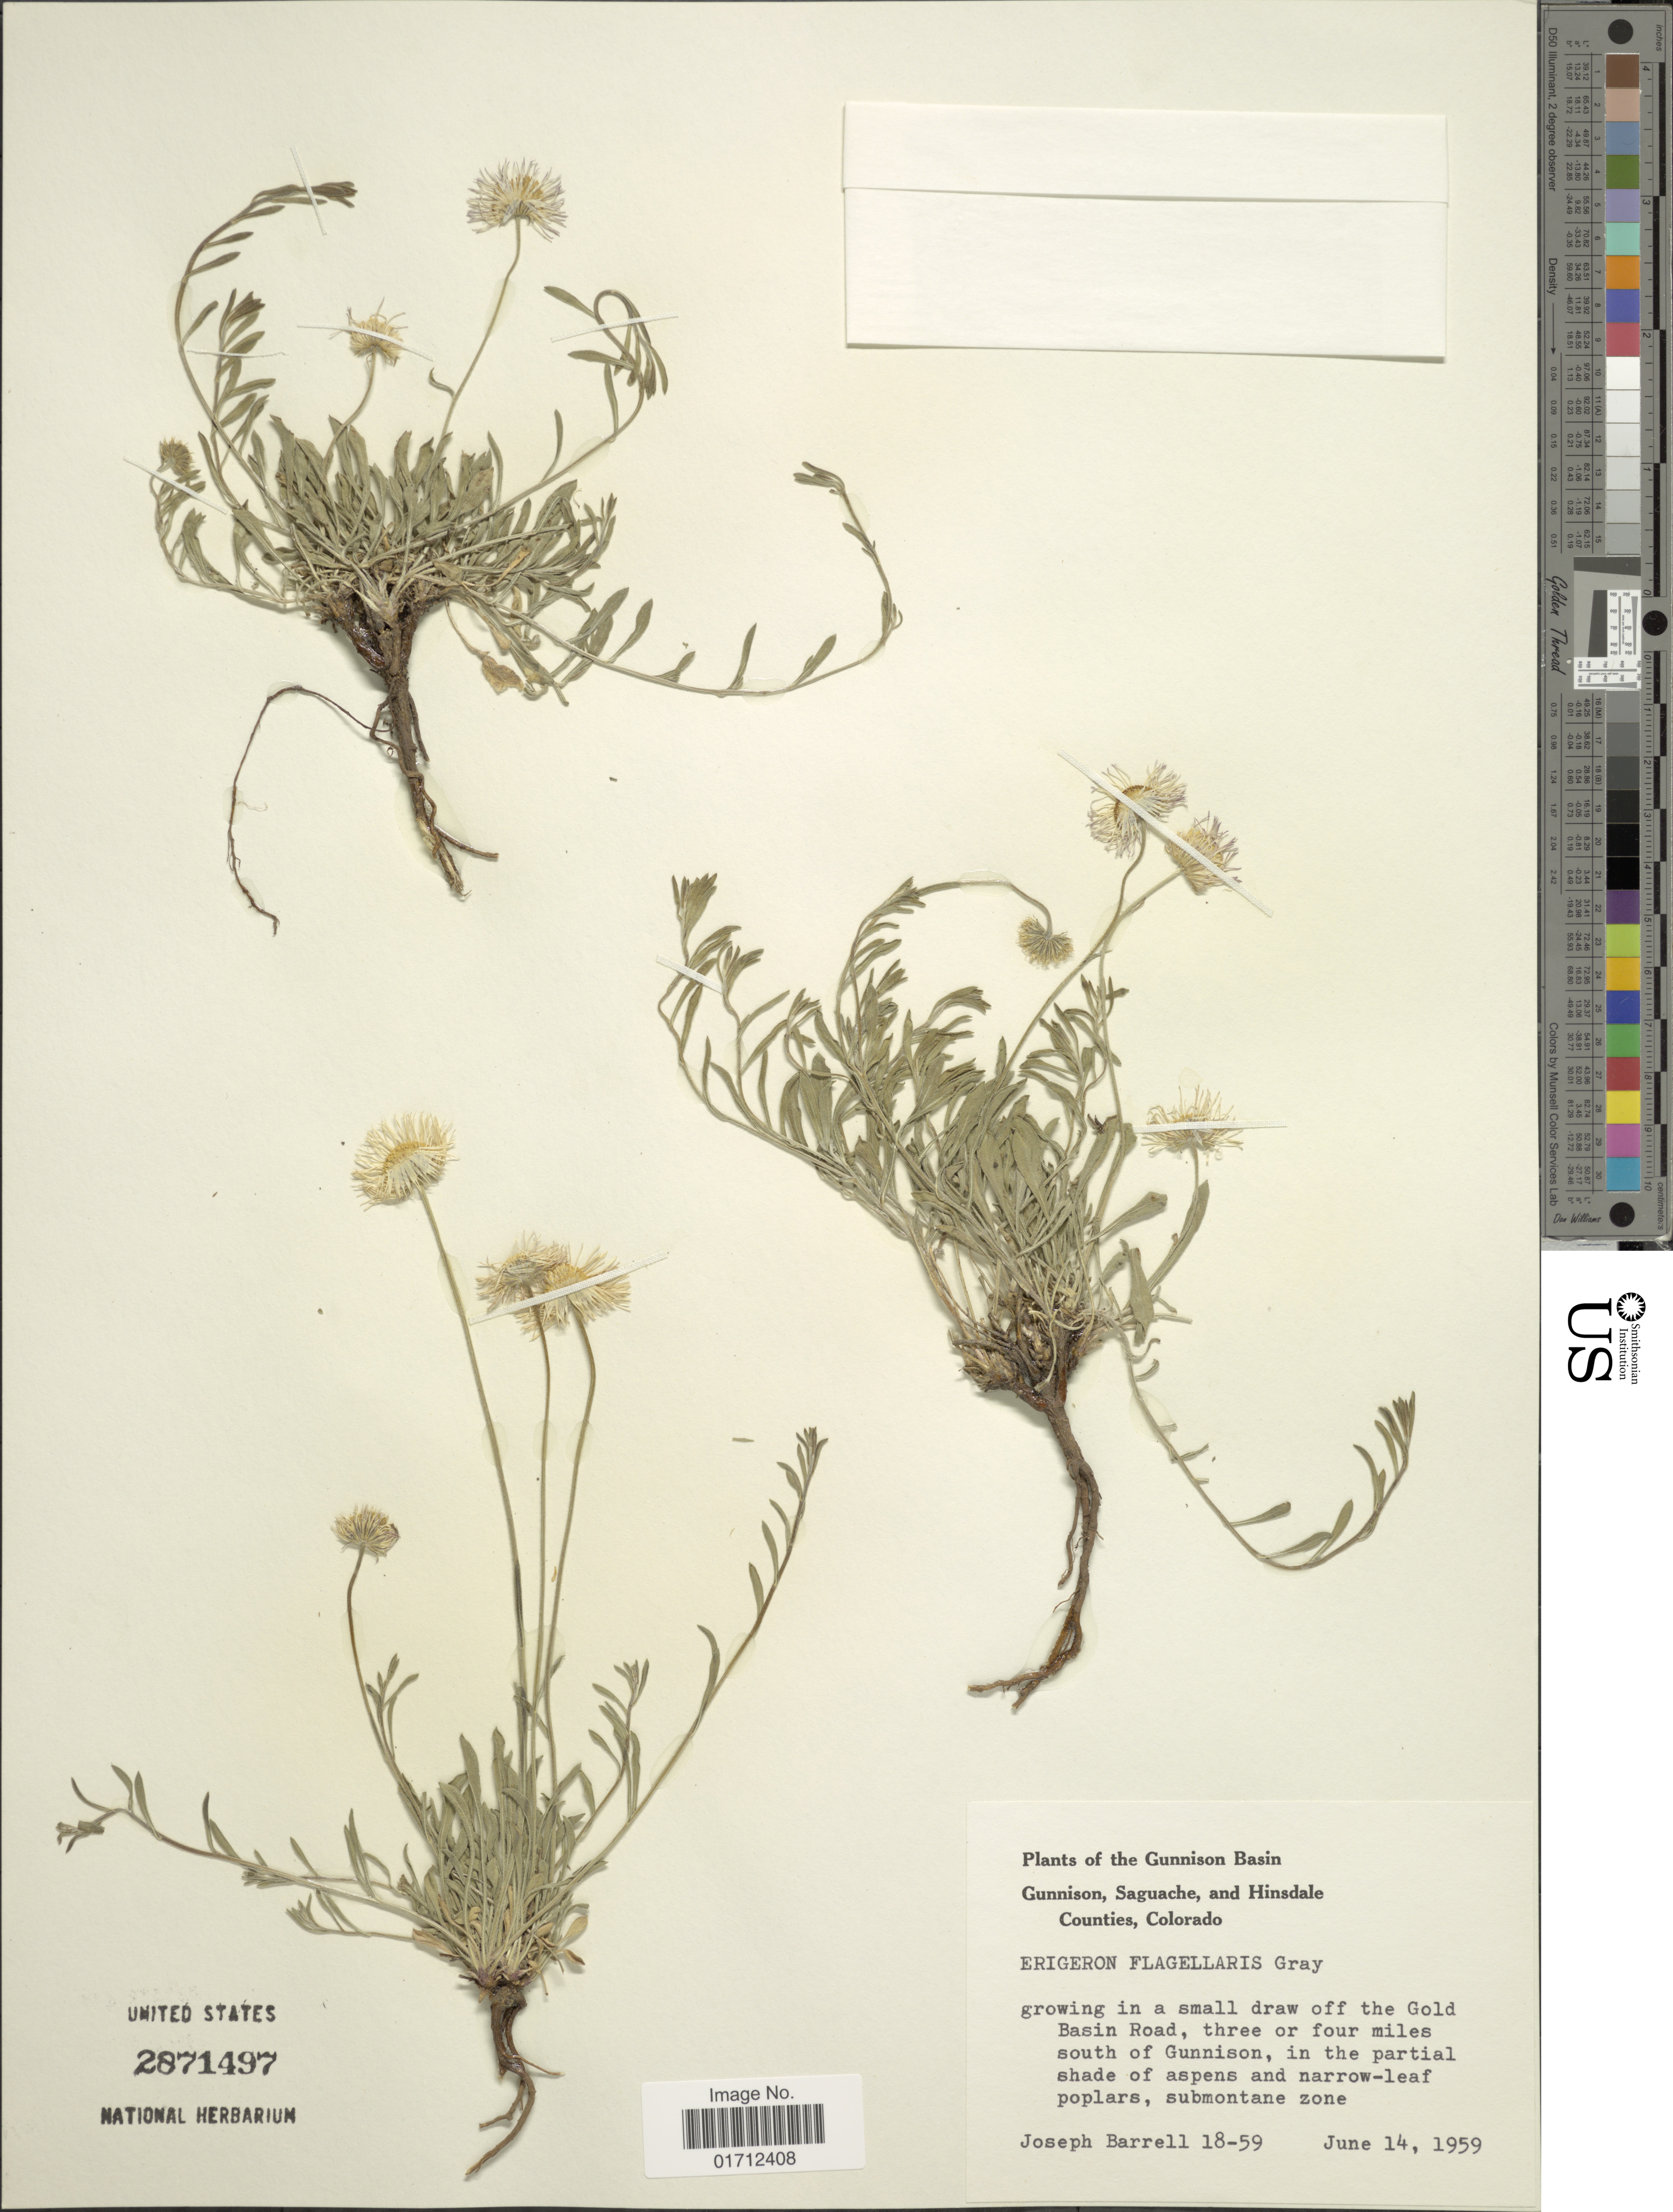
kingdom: Plantae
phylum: Tracheophyta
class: Magnoliopsida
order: Asterales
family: Asteraceae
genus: Erigeron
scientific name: Erigeron flagellaris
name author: A. Gray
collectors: J. Barrell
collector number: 18-59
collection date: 1959-06-14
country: United States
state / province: Colorado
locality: The Gunnison Basin Gunnison, Saguache, and Hinsdale Counties, the Gold Basin road, three or four miles south of Gunnison, submontane zone.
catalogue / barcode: US 2871497